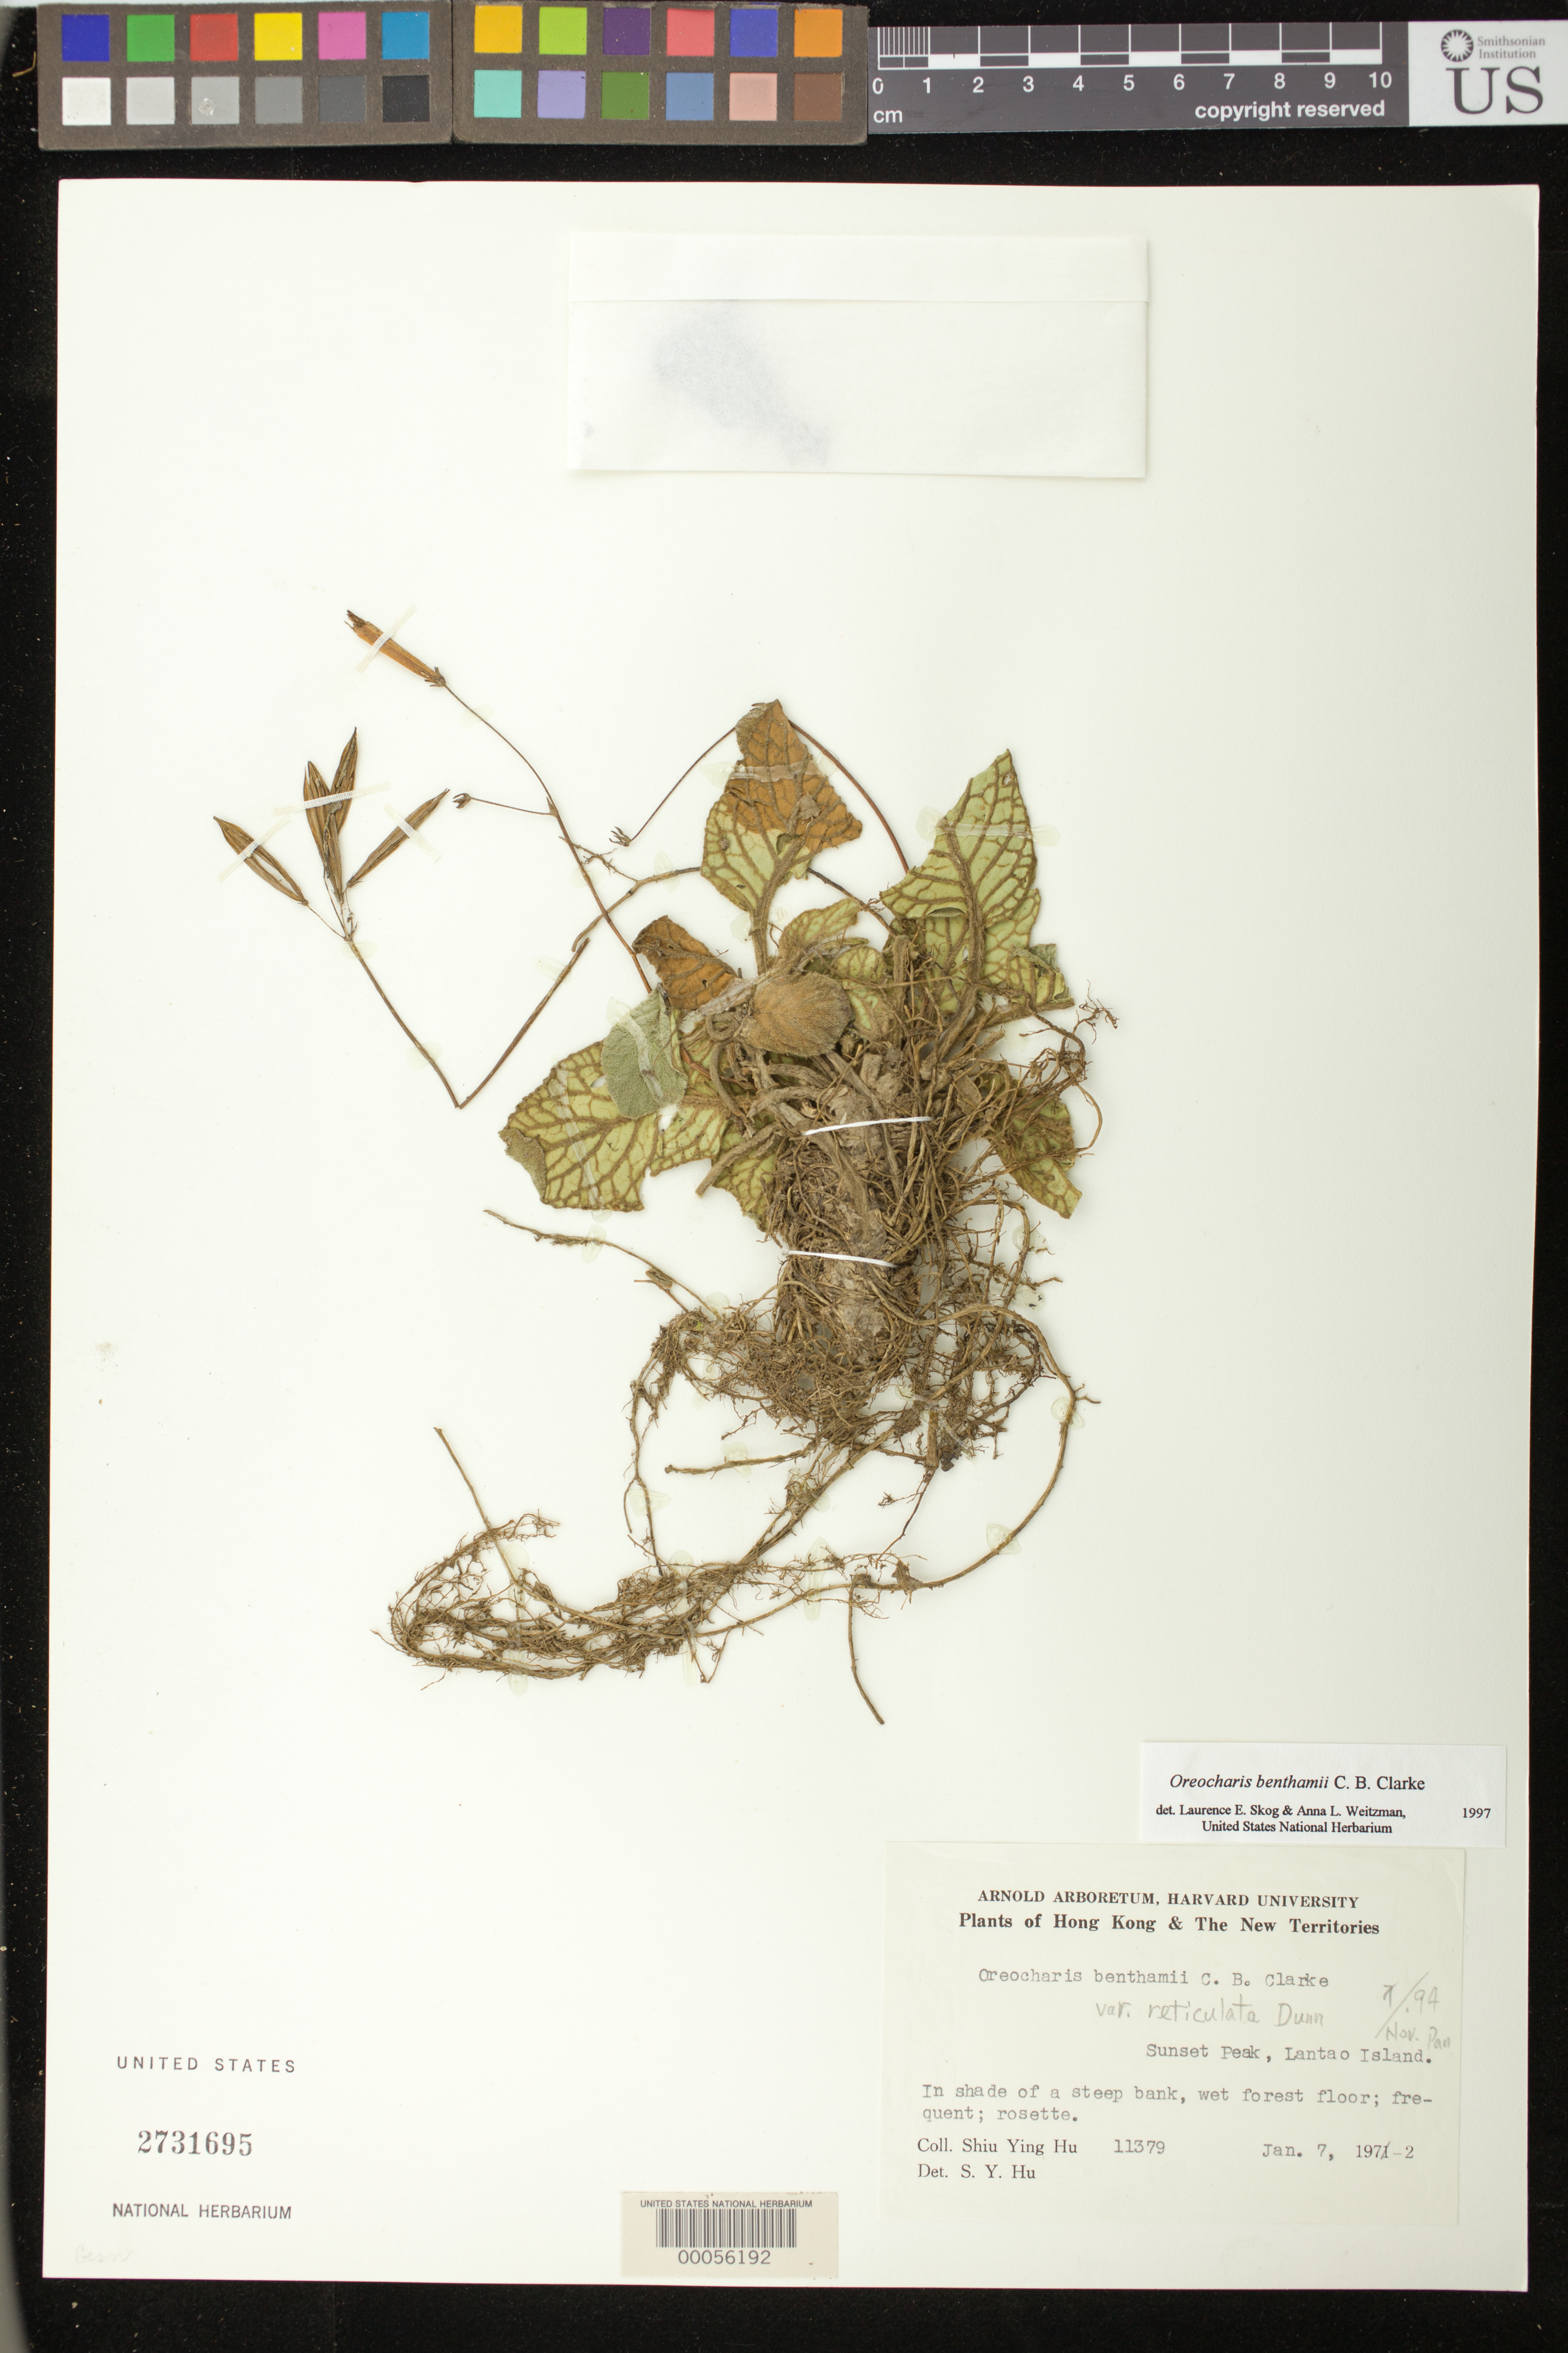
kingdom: Plantae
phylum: Tracheophyta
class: Magnoliopsida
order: Lamiales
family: Gesneriaceae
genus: Oreocharis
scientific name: Oreocharis benthamii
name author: C.B. Clarke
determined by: Hu, S. Y.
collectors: S. Y. Hu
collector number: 11379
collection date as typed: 07 Jan 1972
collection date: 1972-01-07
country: China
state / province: Hong Kong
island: Lantau I.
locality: Lantau island, Sunset peak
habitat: In shade of steep bank, wet forest floor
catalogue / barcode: US 2731695